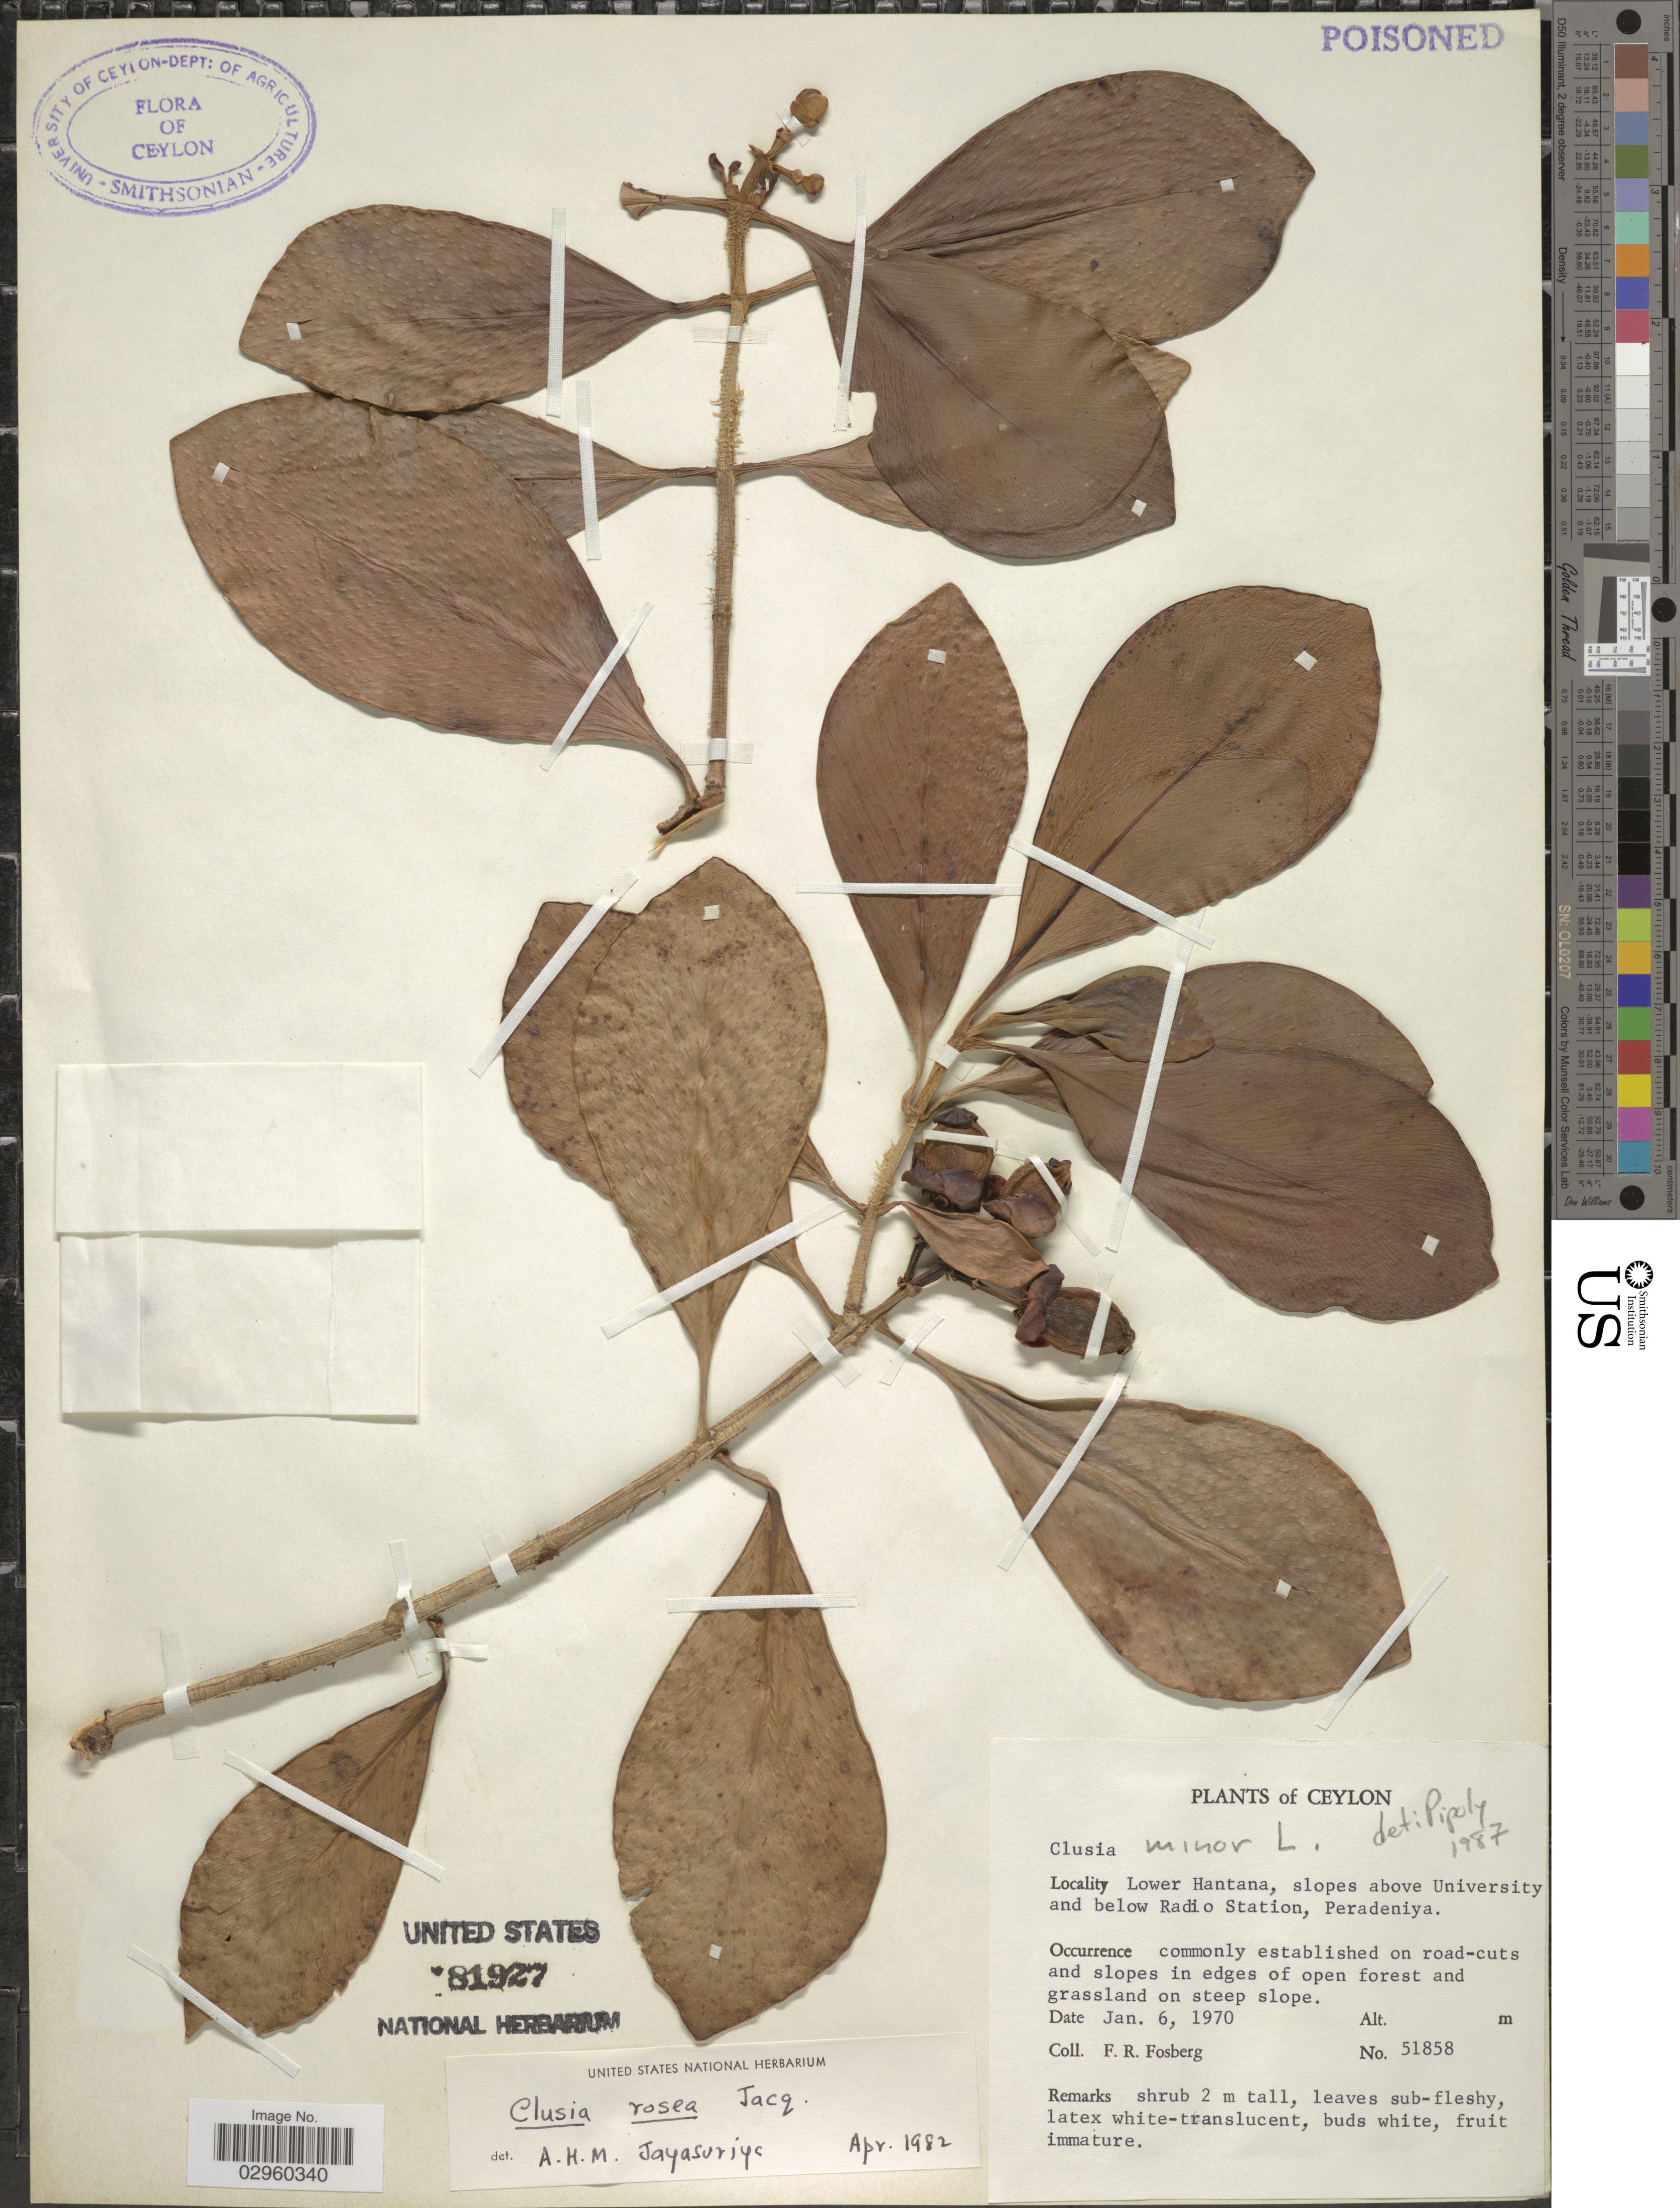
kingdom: Plantae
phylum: Tracheophyta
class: Magnoliopsida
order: Malpighiales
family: Clusiaceae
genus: Clusia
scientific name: Clusia minor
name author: L.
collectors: F. R. Fosberg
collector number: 51858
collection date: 1970-01-06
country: Sri Lanka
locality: Ceylon, Lower Hantana, slopes above University and below Radio Station, Peradeniya.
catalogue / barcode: US 819727